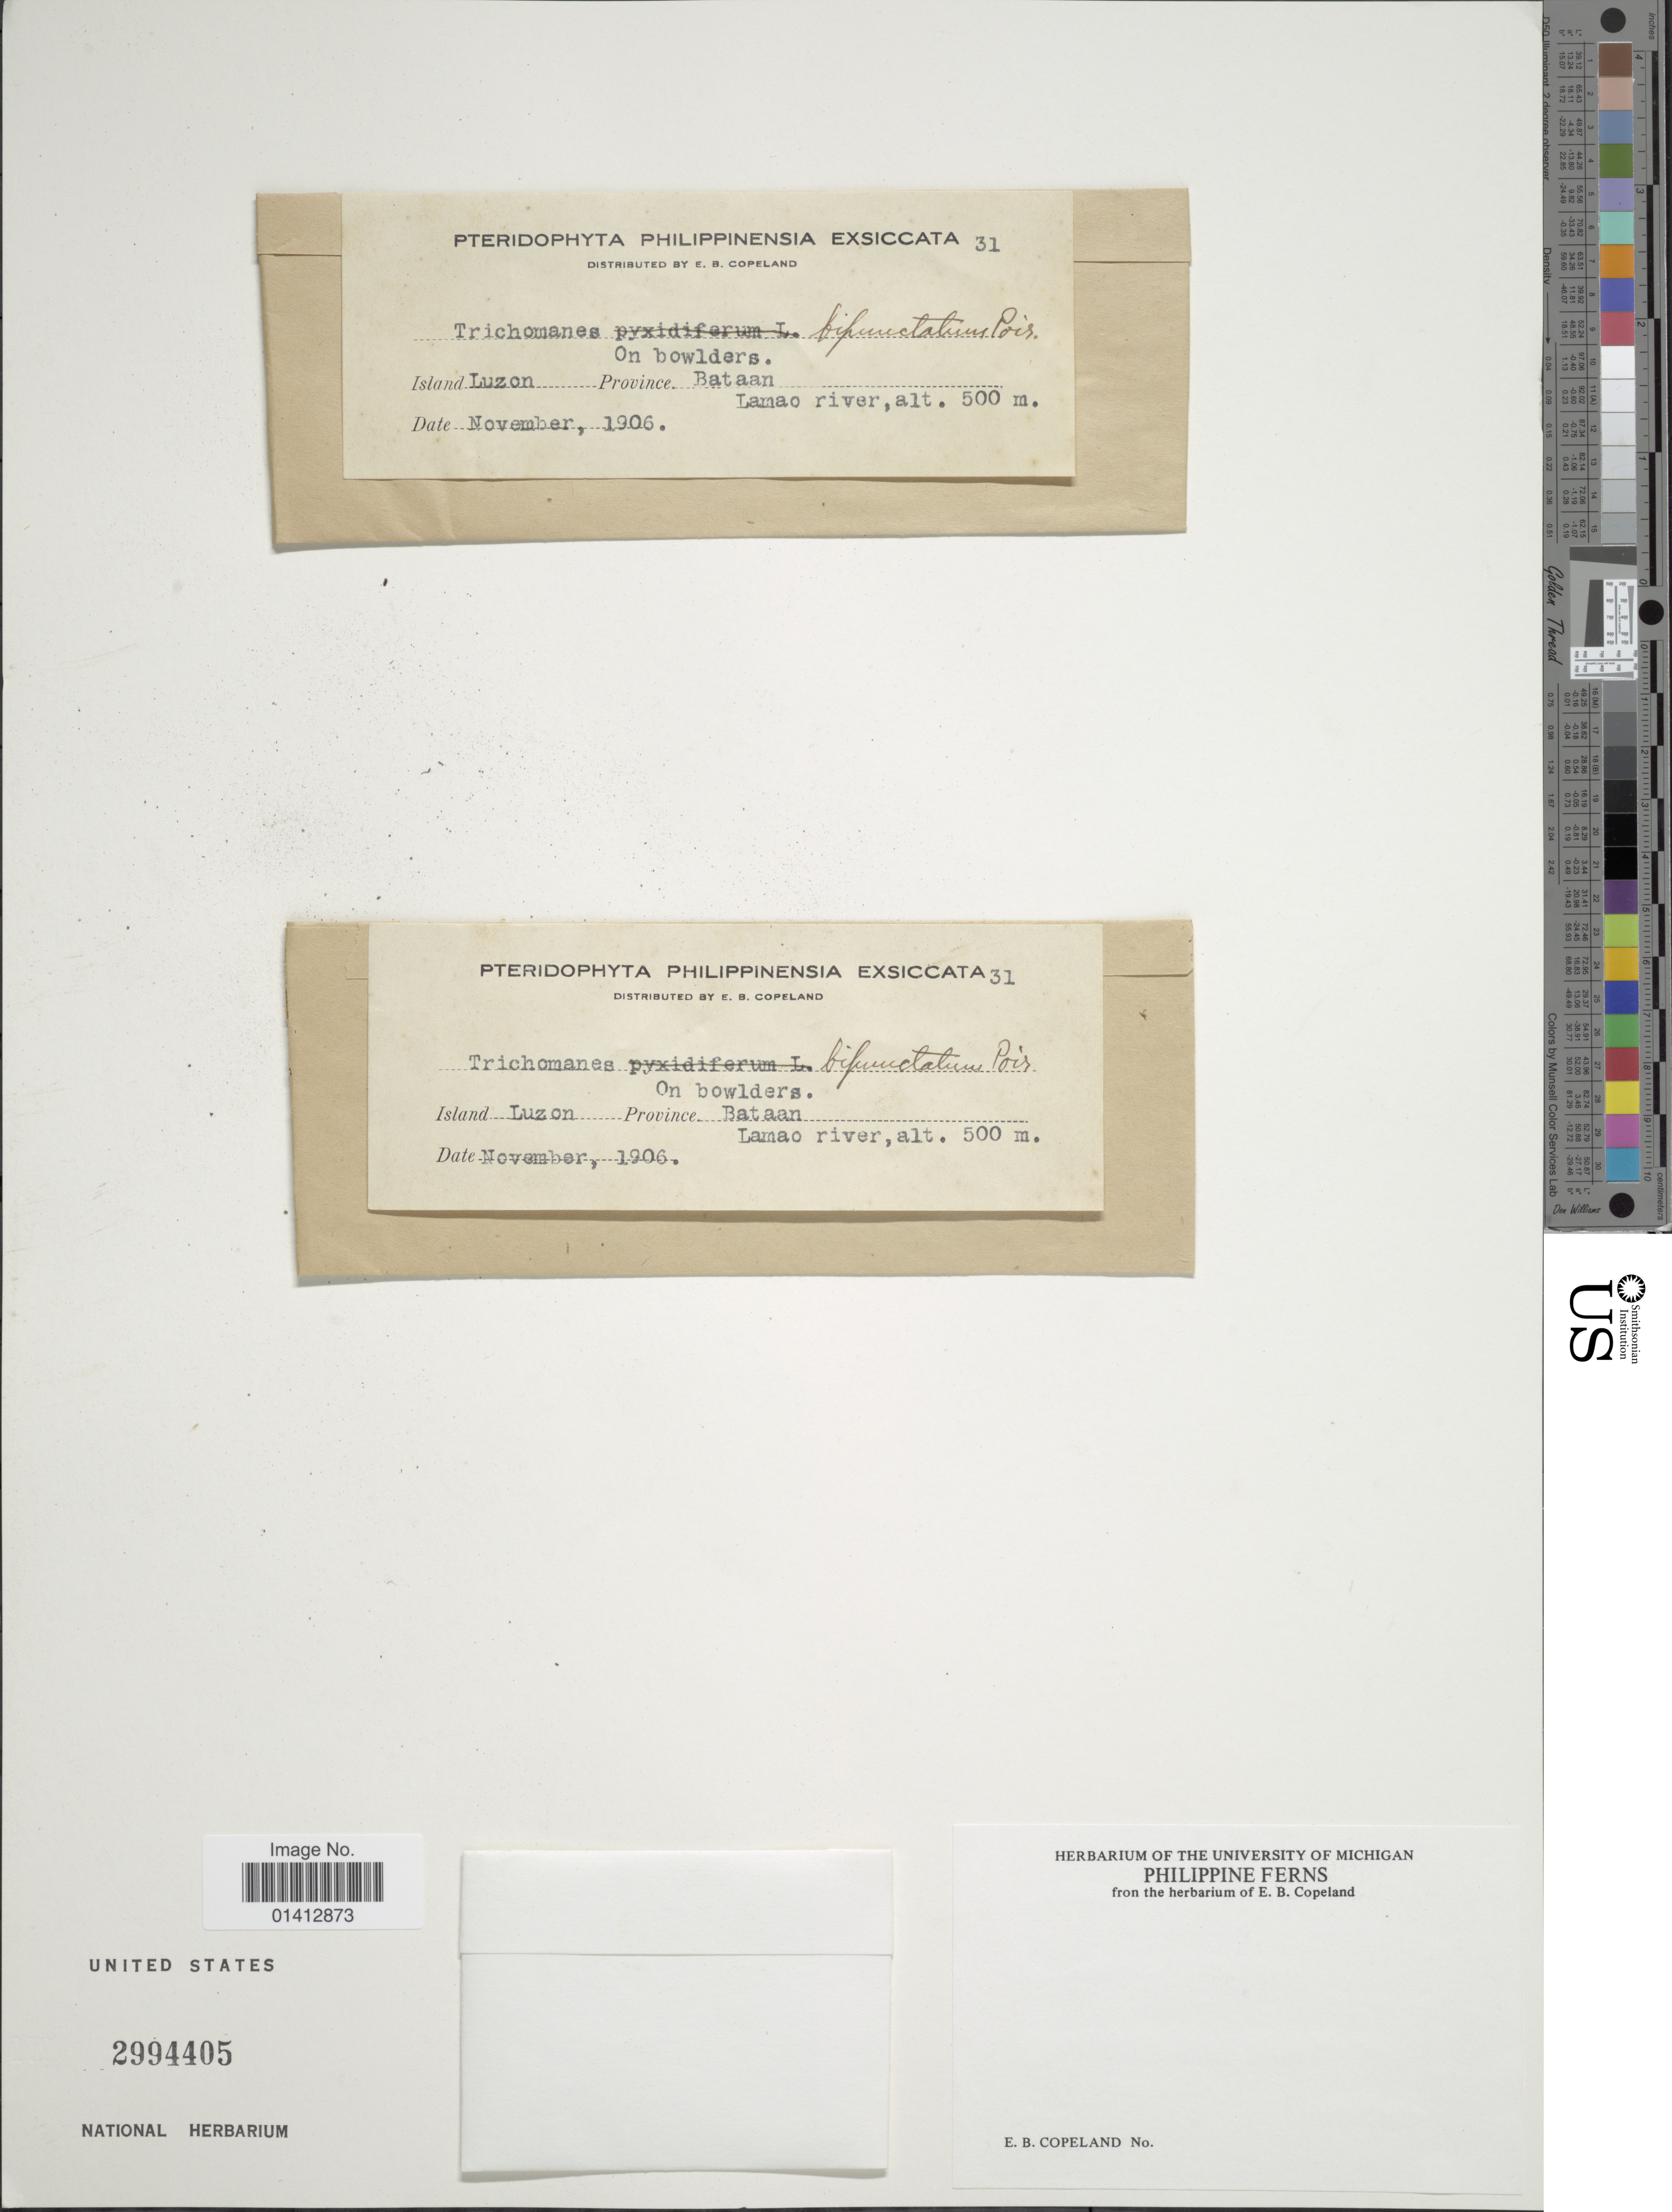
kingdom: Plantae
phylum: Tracheophyta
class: Polypodiopsida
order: Hymenophyllales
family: Hymenophyllaceae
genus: Crepidomanes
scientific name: Crepidomanes bipunctatum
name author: (Poir.) Copel.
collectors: E. B. Copeland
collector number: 31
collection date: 1906-11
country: Philippines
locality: Island Luon, province Bataan, Lamao river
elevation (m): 500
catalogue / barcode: US 2994405